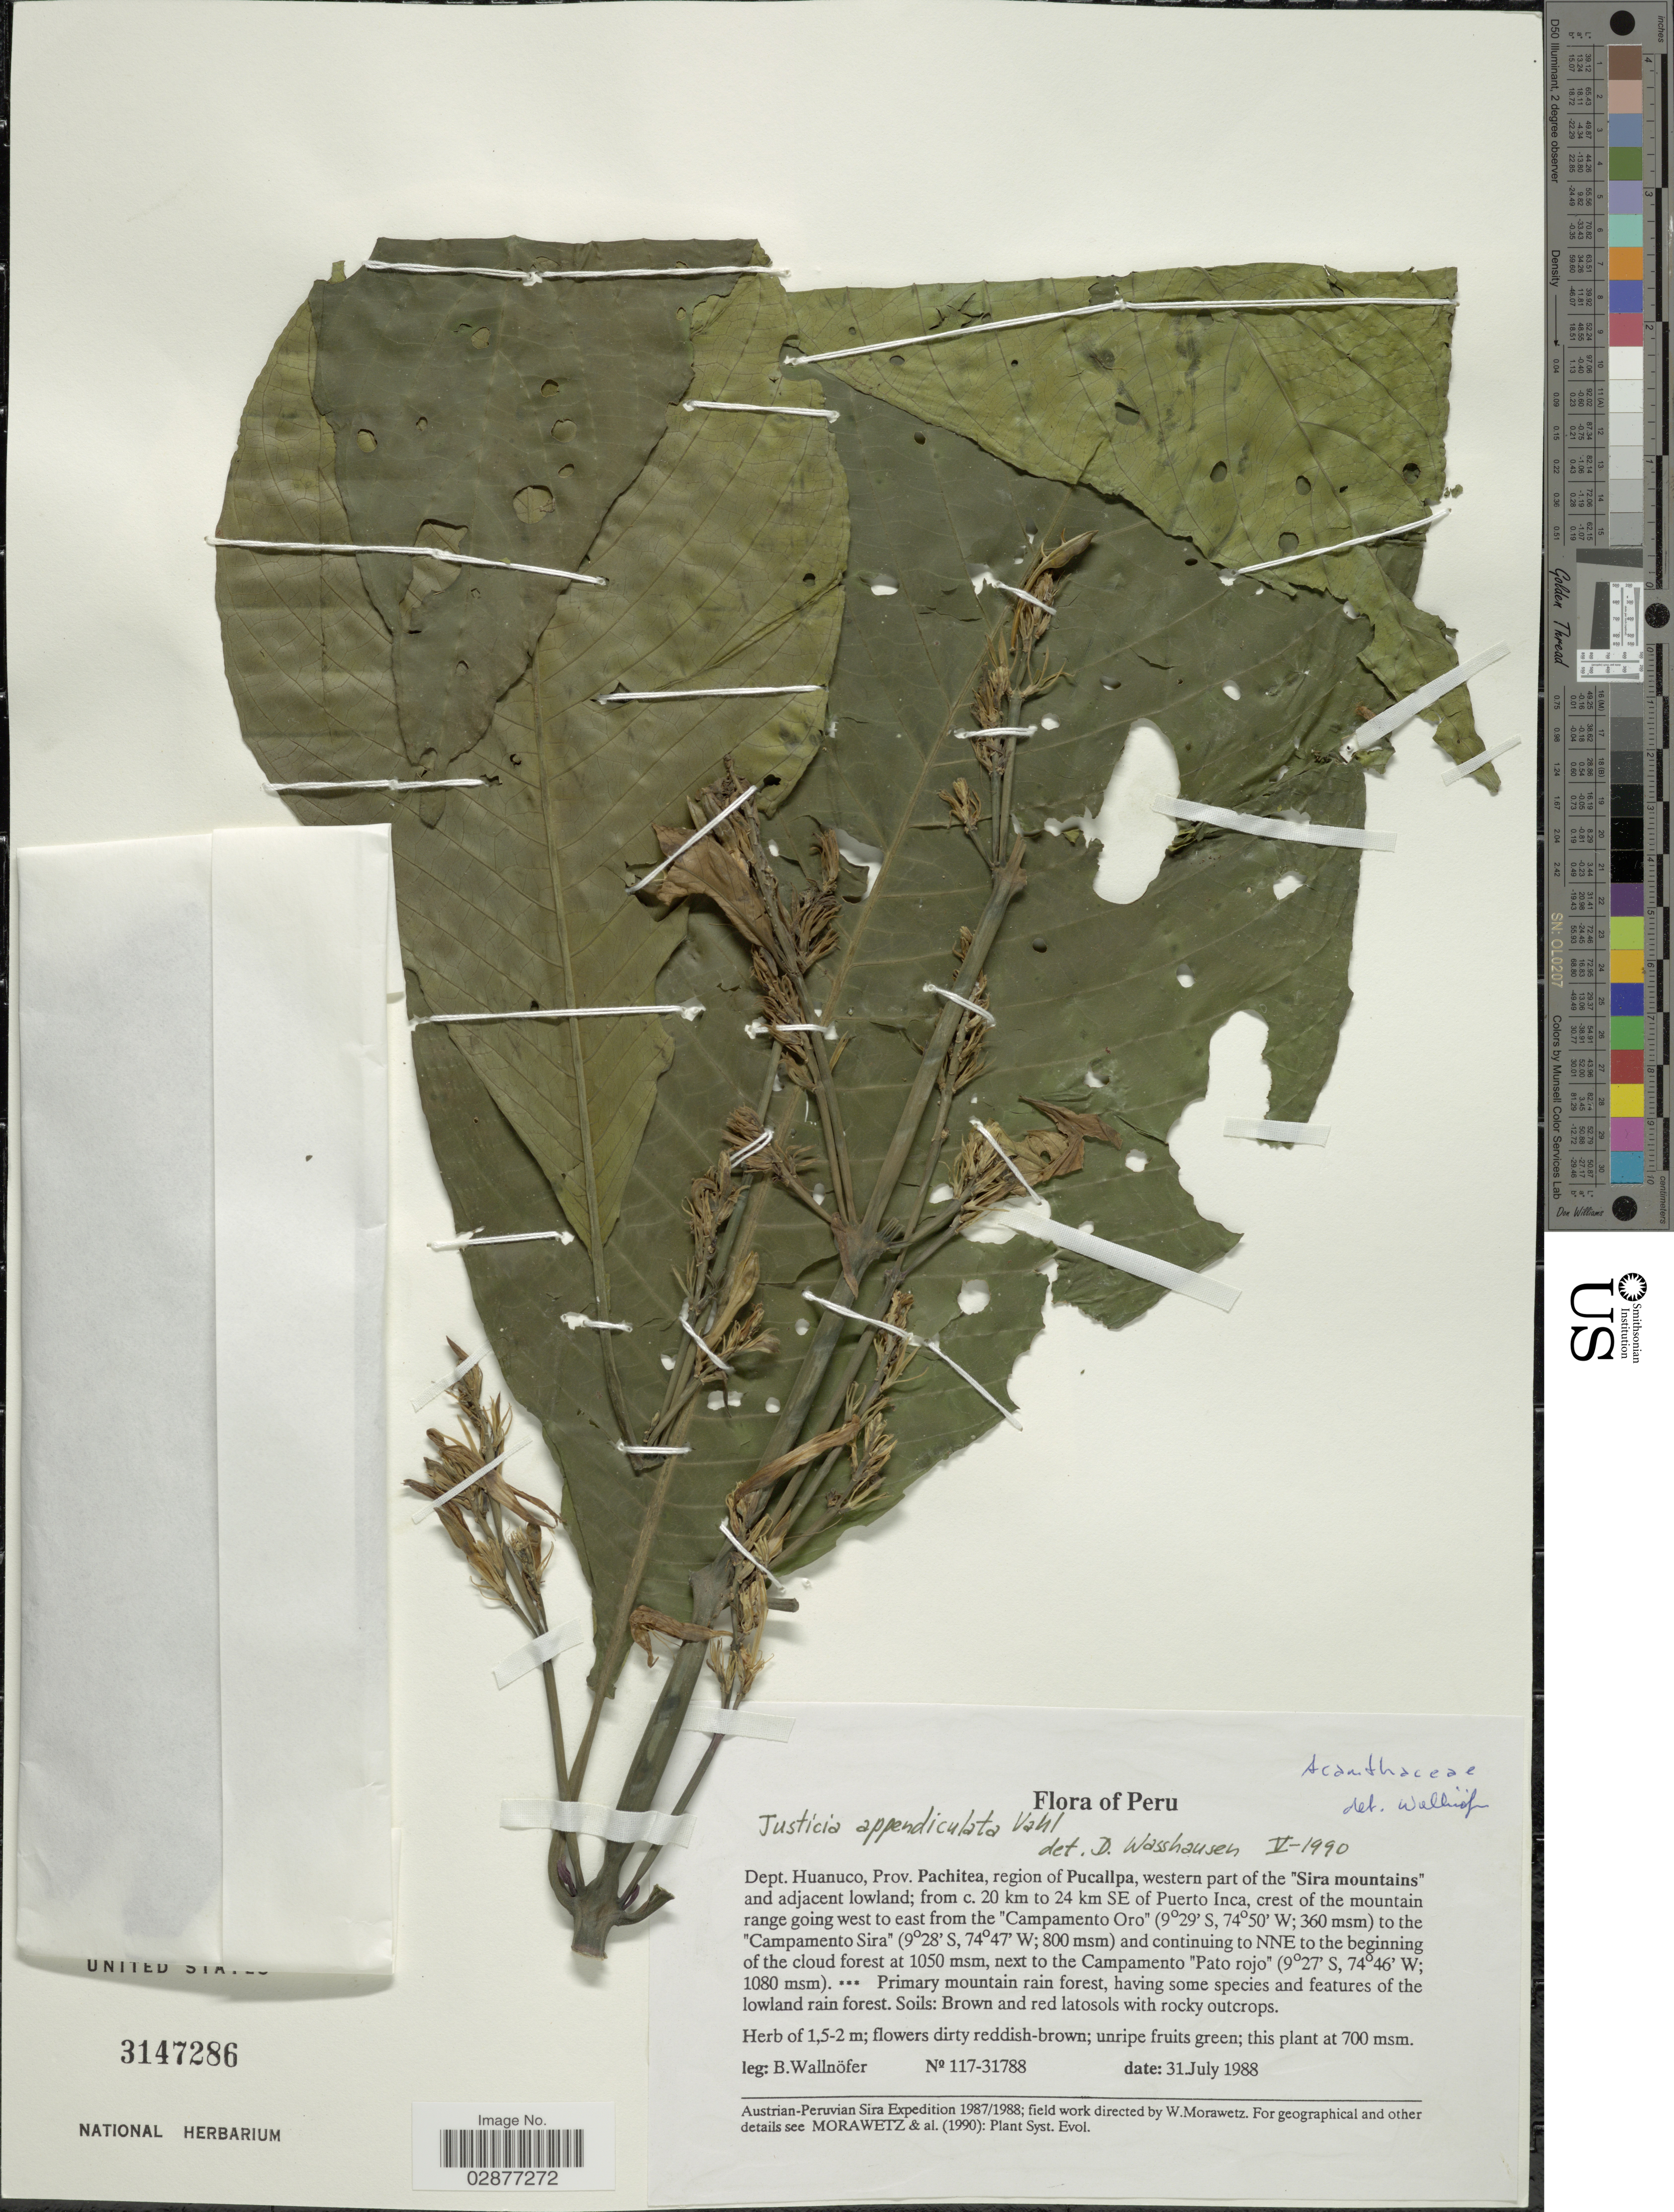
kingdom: Plantae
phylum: Tracheophyta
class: Magnoliopsida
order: Lamiales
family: Acanthaceae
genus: Justicia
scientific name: Justicia appendiculata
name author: (Ruiz & Pav.) Vahl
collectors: B. Wallnöfer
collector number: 117-31788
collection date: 1988-07-31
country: Peru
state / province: Huánuco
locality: Dept. Huanuco, Prov. Pachitea, region of Pucallpa, western part of the "Sira mountains" and adjacent lowland; from c. 20 km to 24 km SE of Puerto Inca, crest of the mountain range going west to east from the "Campamento Oro" to the "Campamento Sira" and continuing to NNE to the beginning of the cloud forest, next to the Campamento "Pato rojo".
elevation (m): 360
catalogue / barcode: US 3147286